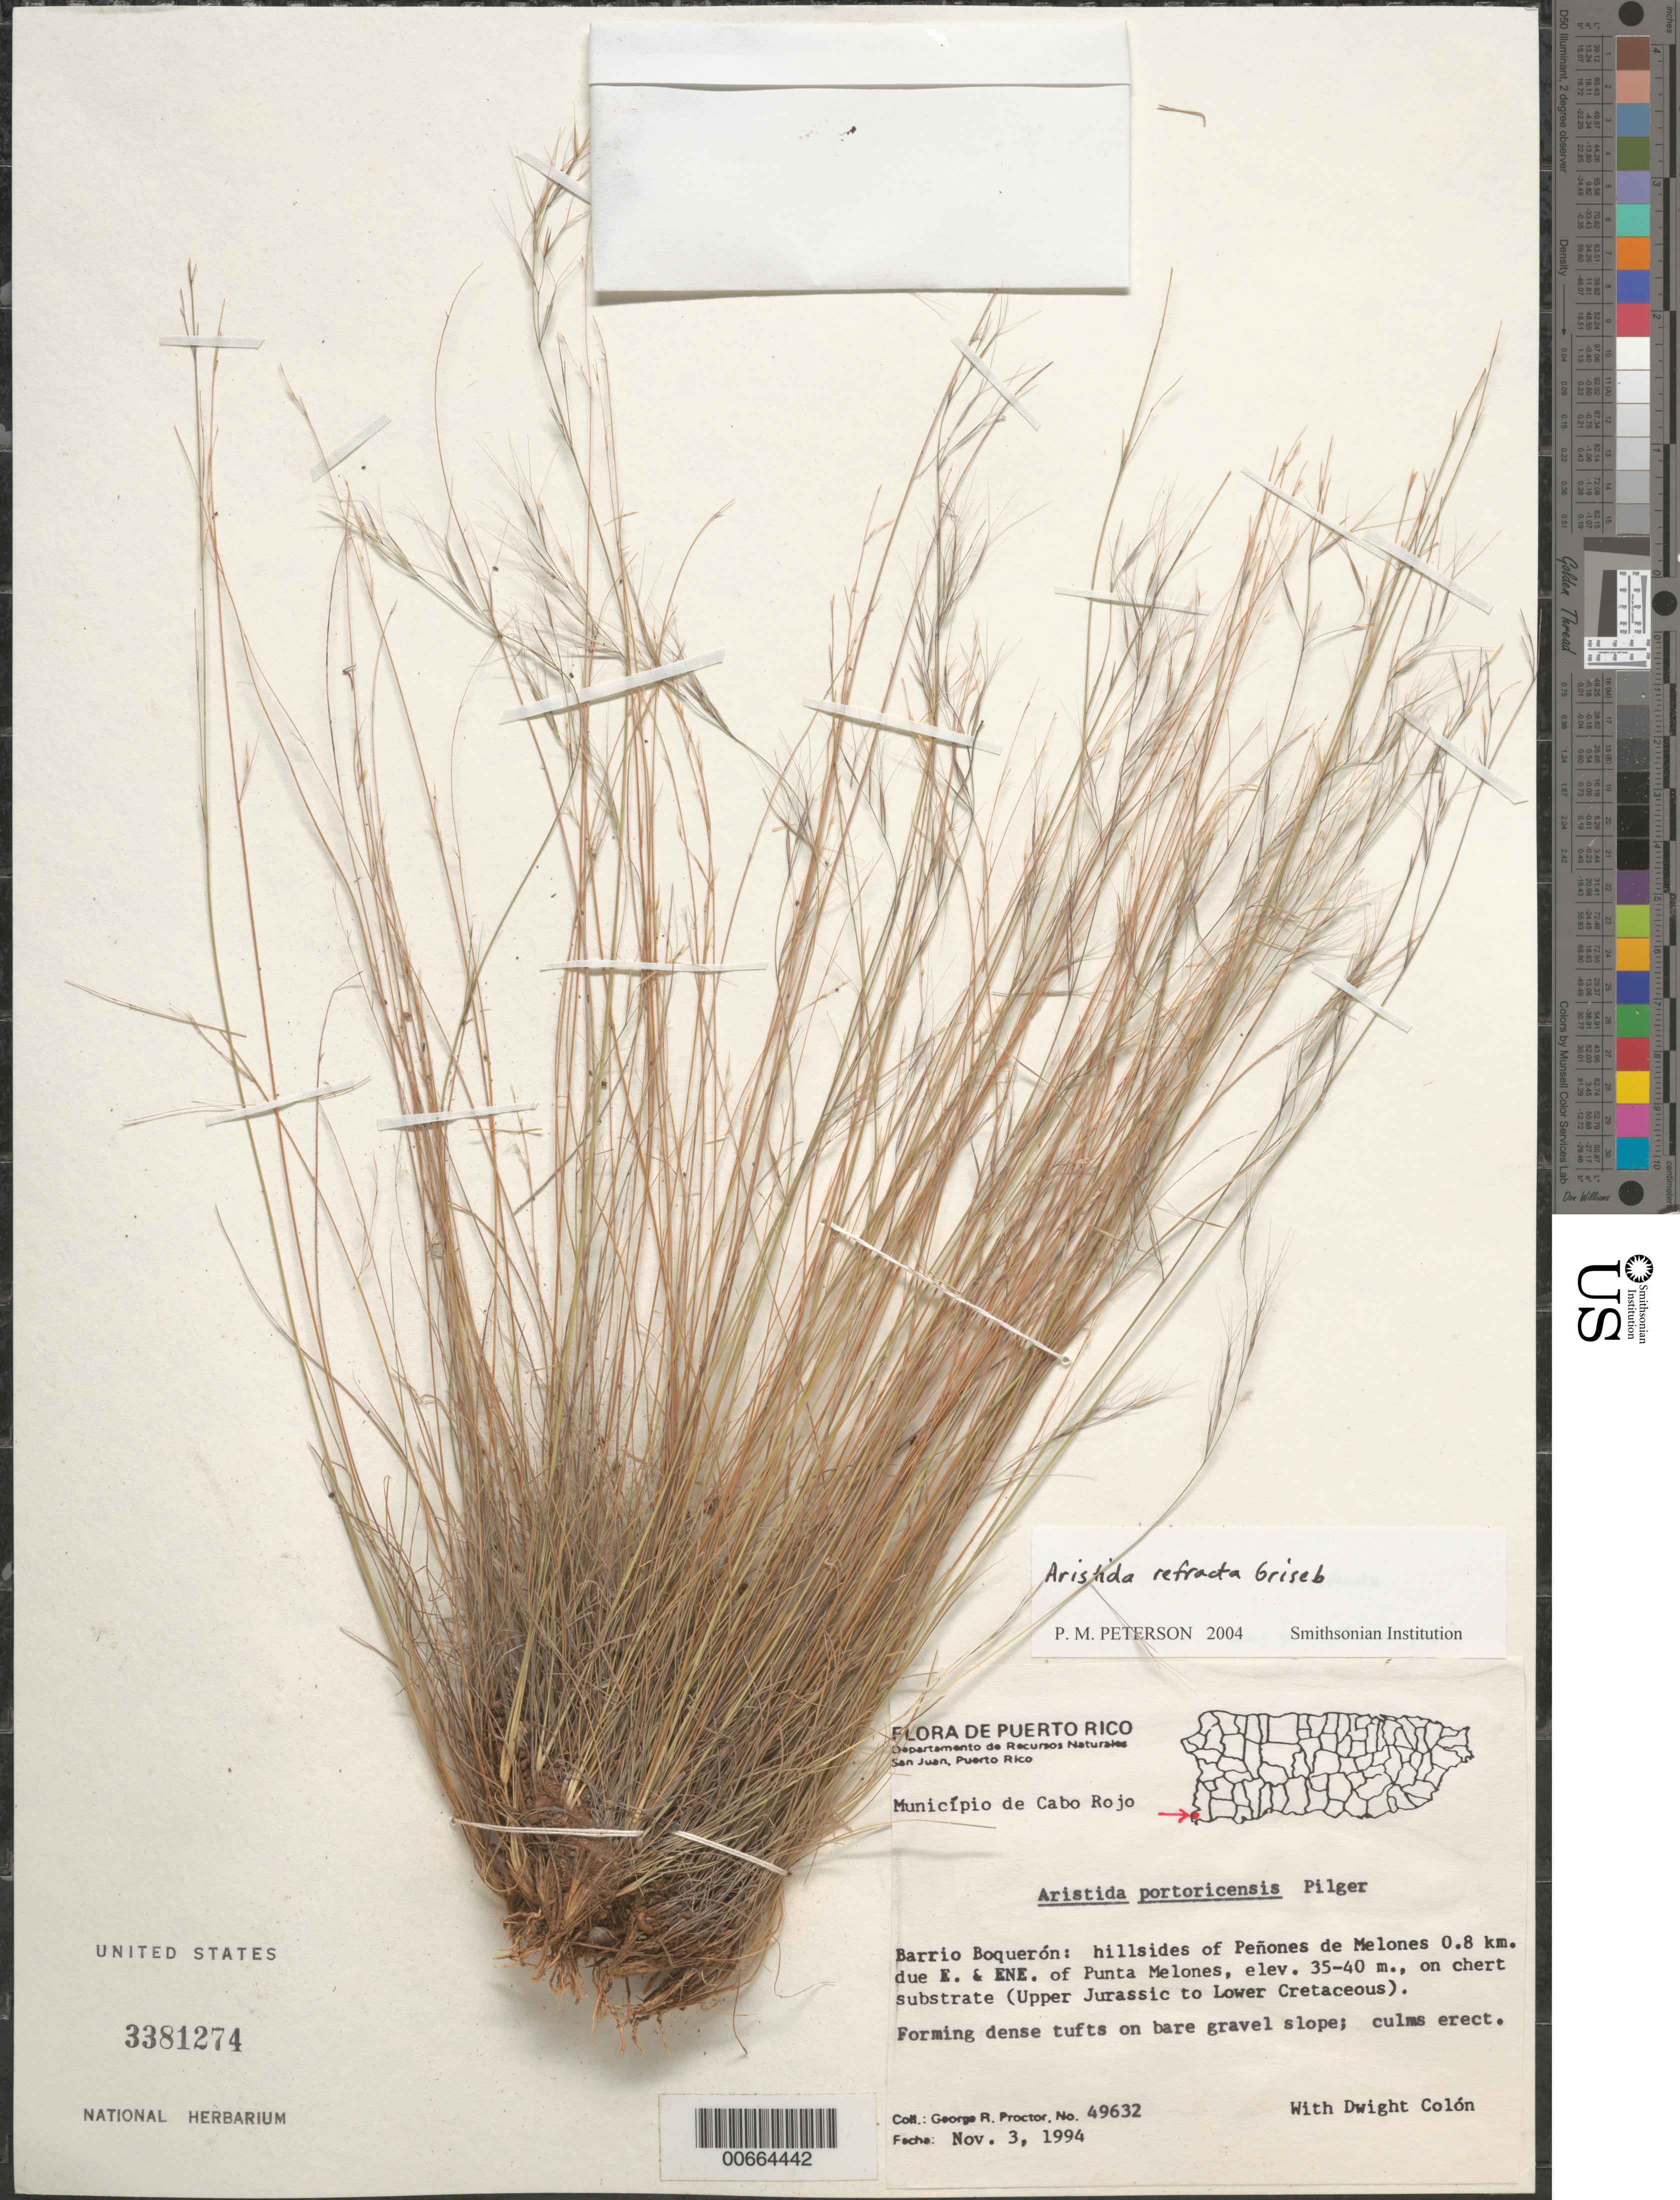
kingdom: Plantae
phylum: Tracheophyta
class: Liliopsida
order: Poales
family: Poaceae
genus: Aristida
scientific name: Aristida portoricensis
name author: Pilg. in Urb.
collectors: G. R. Proctor & D. Colón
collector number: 49632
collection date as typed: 03 Nov 1994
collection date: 1994-11-03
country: Puerto Rico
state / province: Cabo Rojo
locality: Barrio Boquerón: hillsides of Peñones de Melones 0.8 km due E & ENE of Punta Melones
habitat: Chert substrate (Upper Jurassic to Lower Cretaceous); forming dense tufts on bare gravel slope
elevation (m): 35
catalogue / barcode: US 3381274